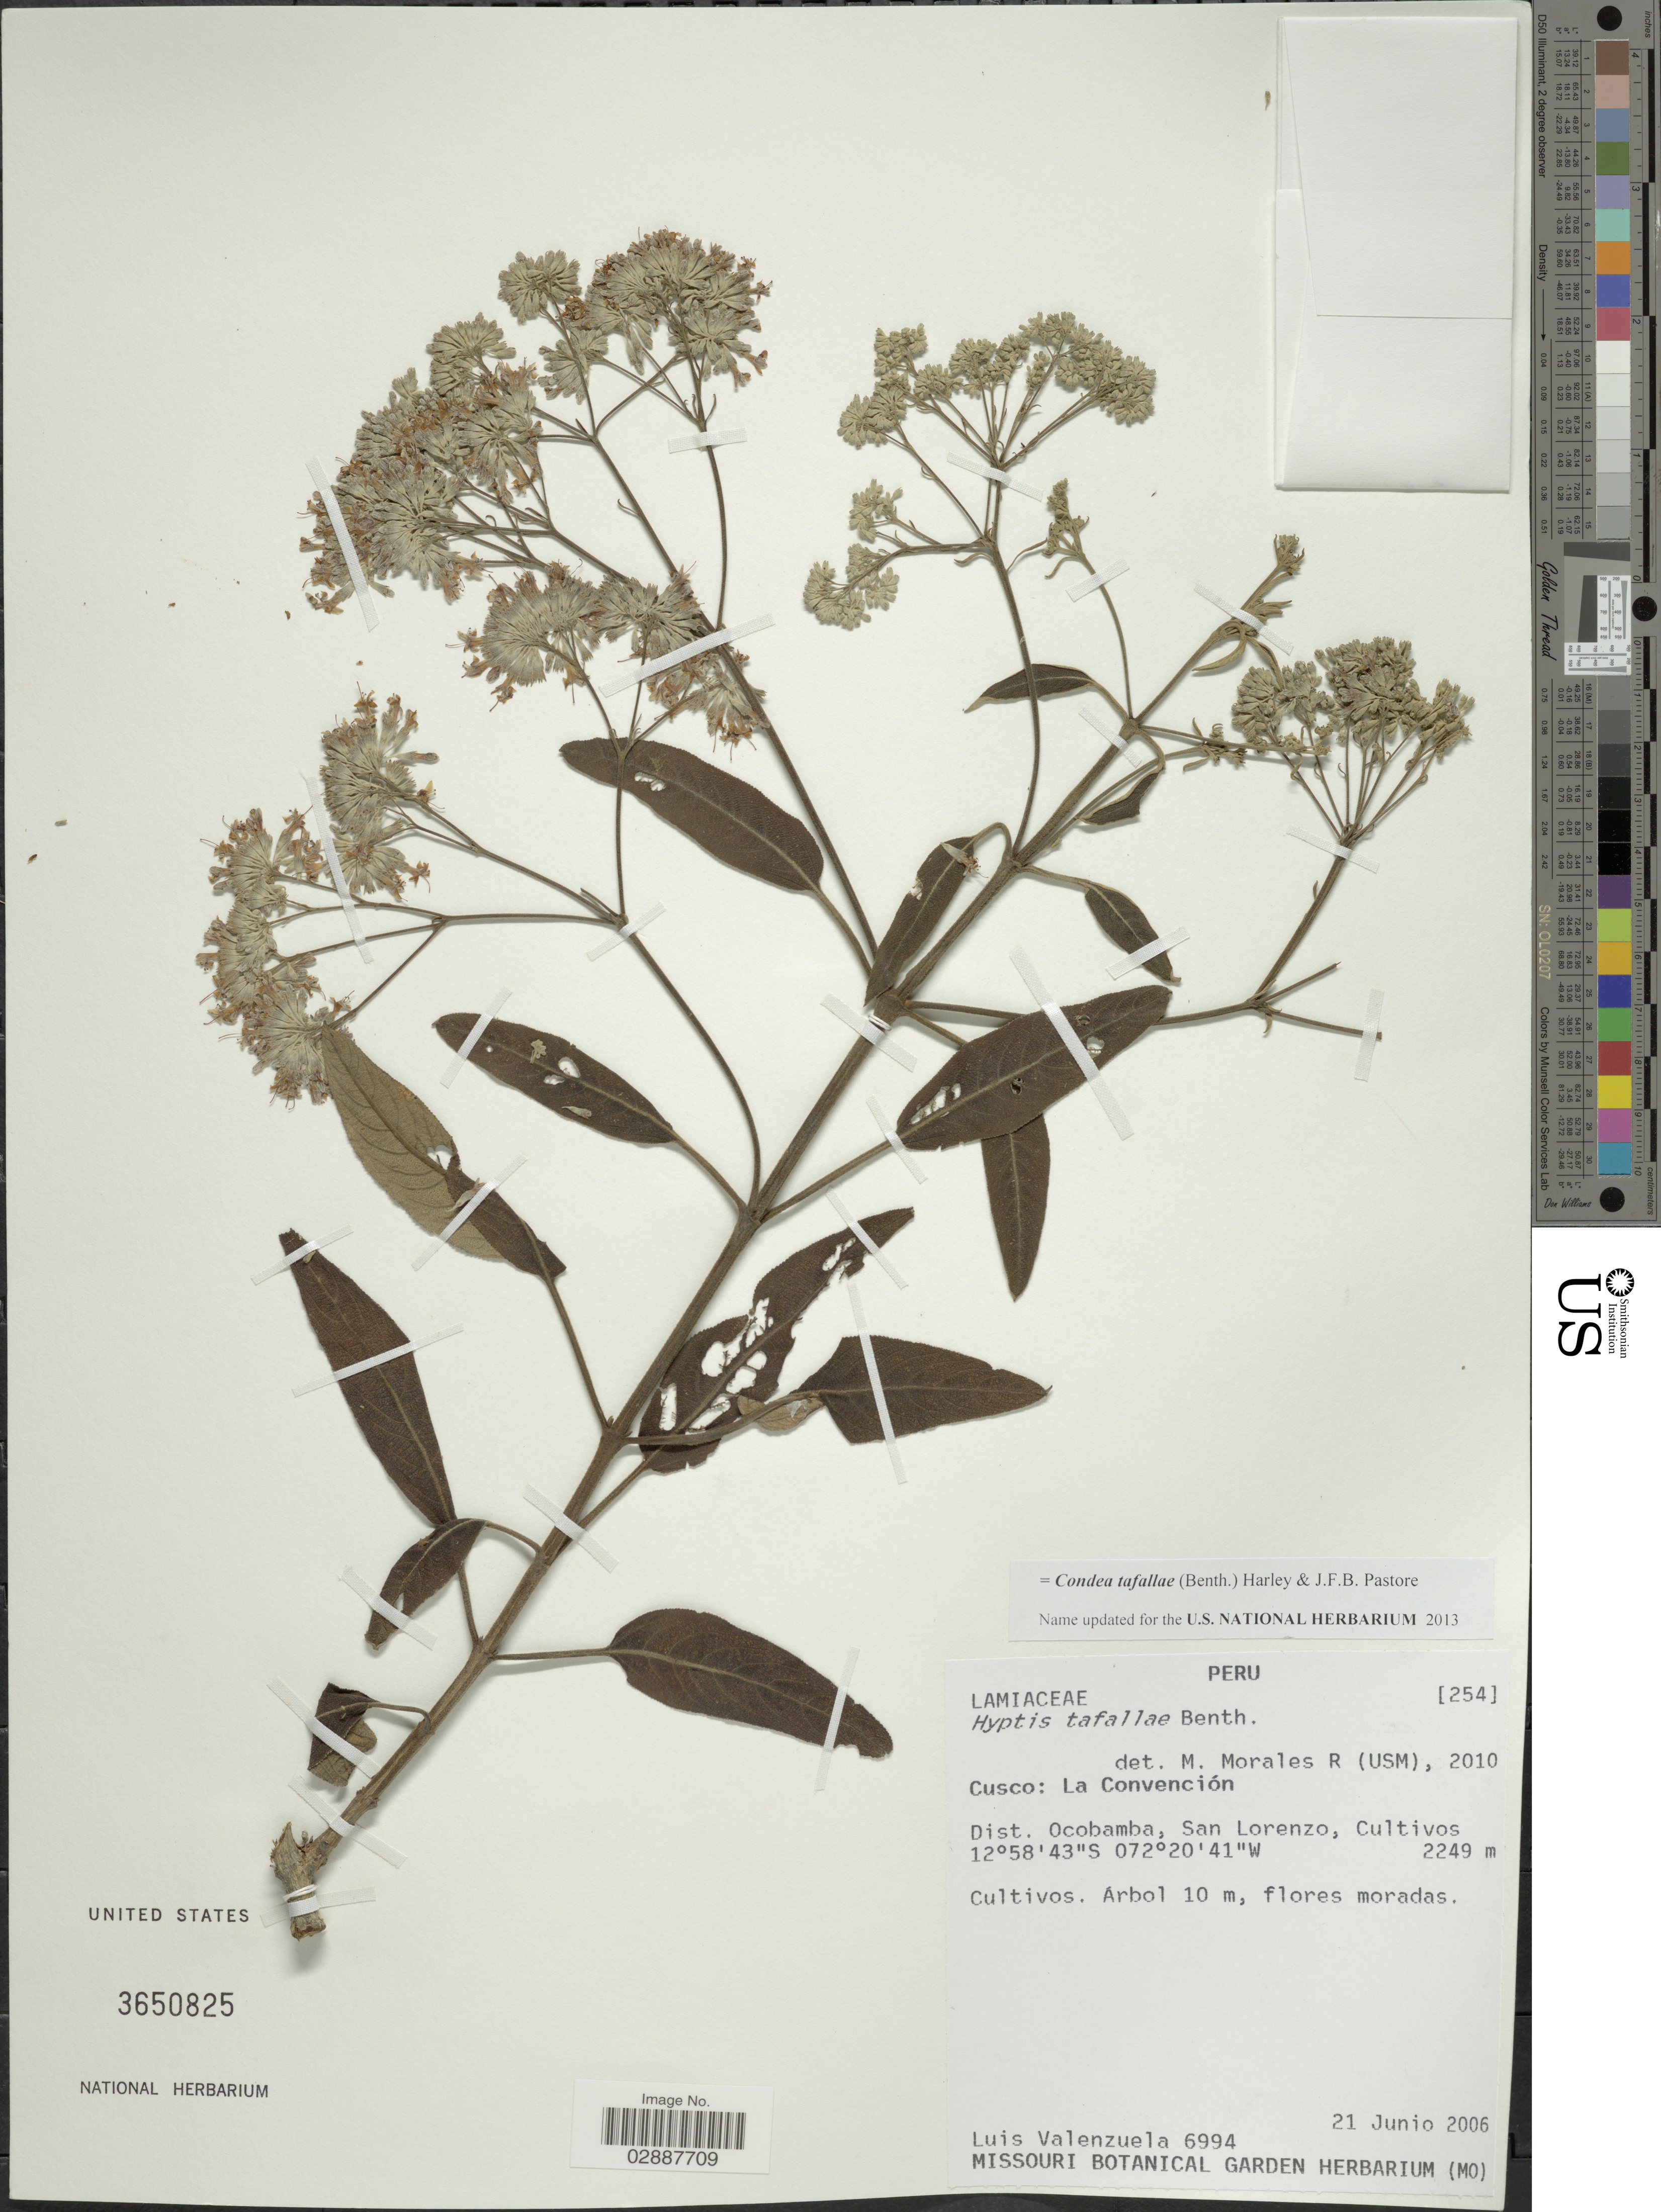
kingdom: Plantae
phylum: Tracheophyta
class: Magnoliopsida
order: Lamiales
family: Lamiaceae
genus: Condea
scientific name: Condea tafallae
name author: (Benth.) Harley & J.F.B. Pastore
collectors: L. Valenzuela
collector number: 6994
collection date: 2006-06-21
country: Peru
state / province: Cusco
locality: La Convención. Dist. Ocobamba, San Lorenzo.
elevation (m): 2249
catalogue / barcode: US 3650825